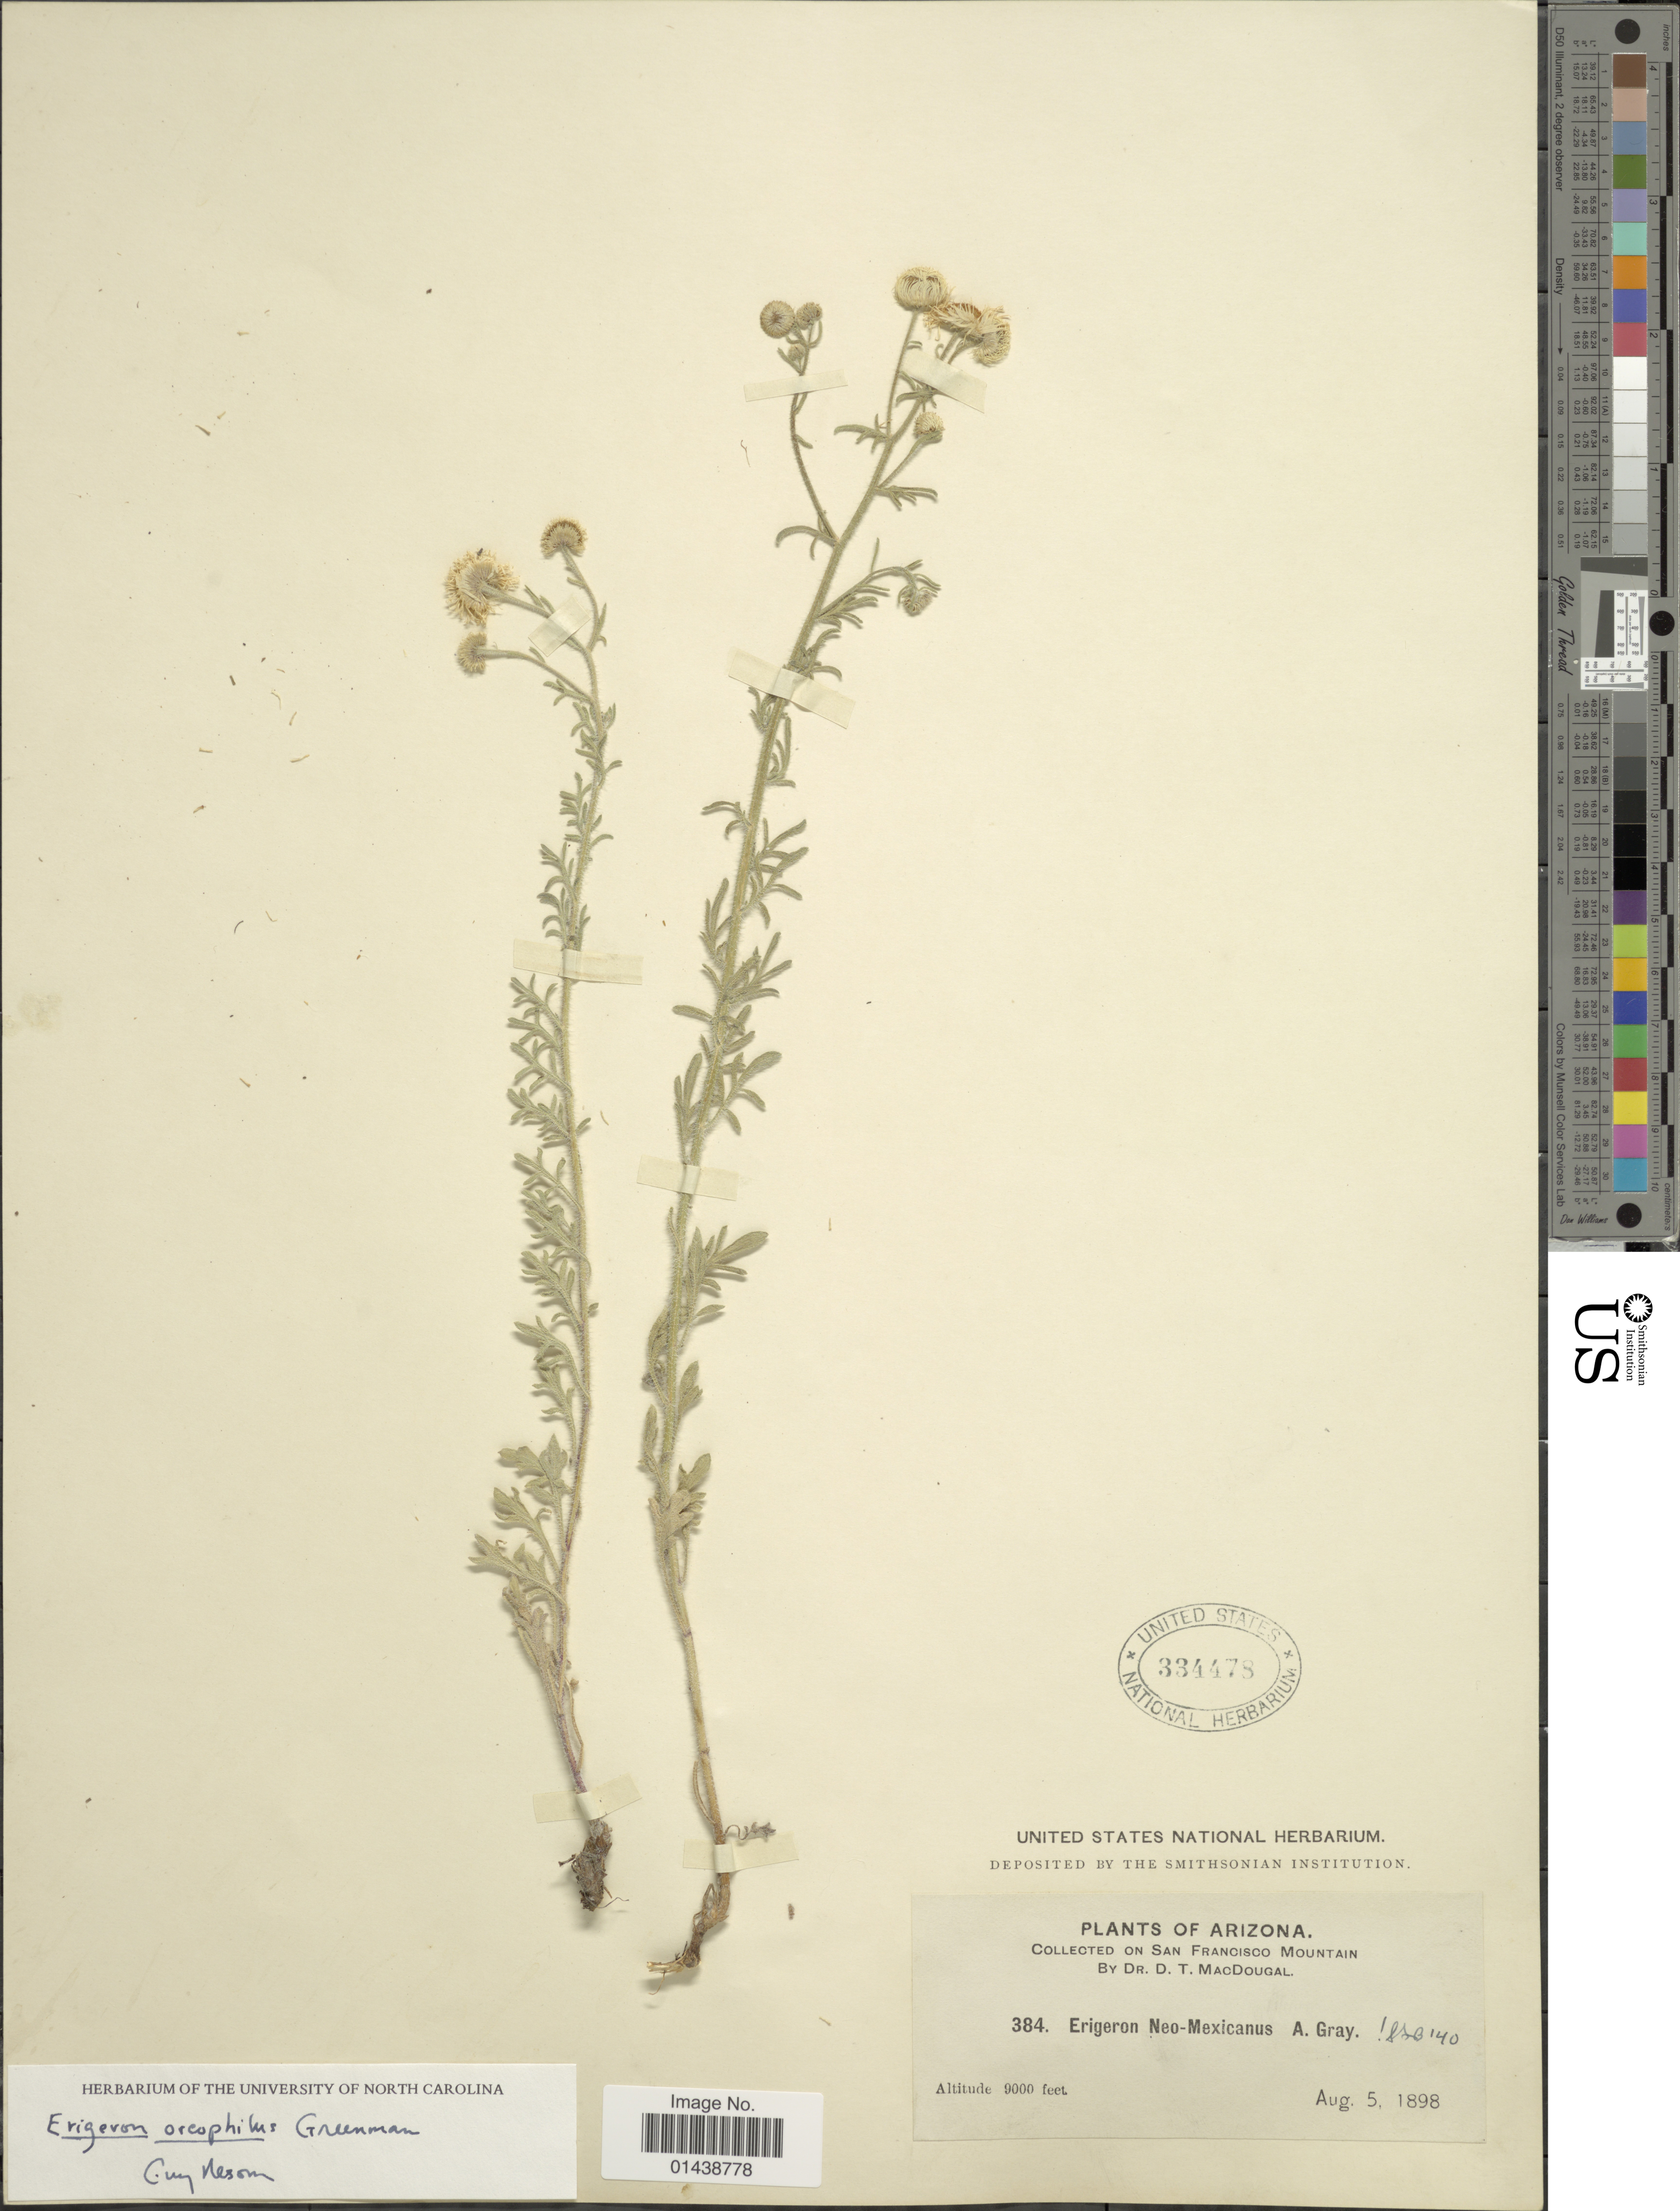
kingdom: Plantae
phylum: Tracheophyta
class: Magnoliopsida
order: Asterales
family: Asteraceae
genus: Erigeron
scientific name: Erigeron oreophilus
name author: Greenm.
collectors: D. T. MacDougal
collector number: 384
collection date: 1898-08-05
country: United States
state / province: Arizona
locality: San Francisco Mountain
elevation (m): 2743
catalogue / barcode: US 334478